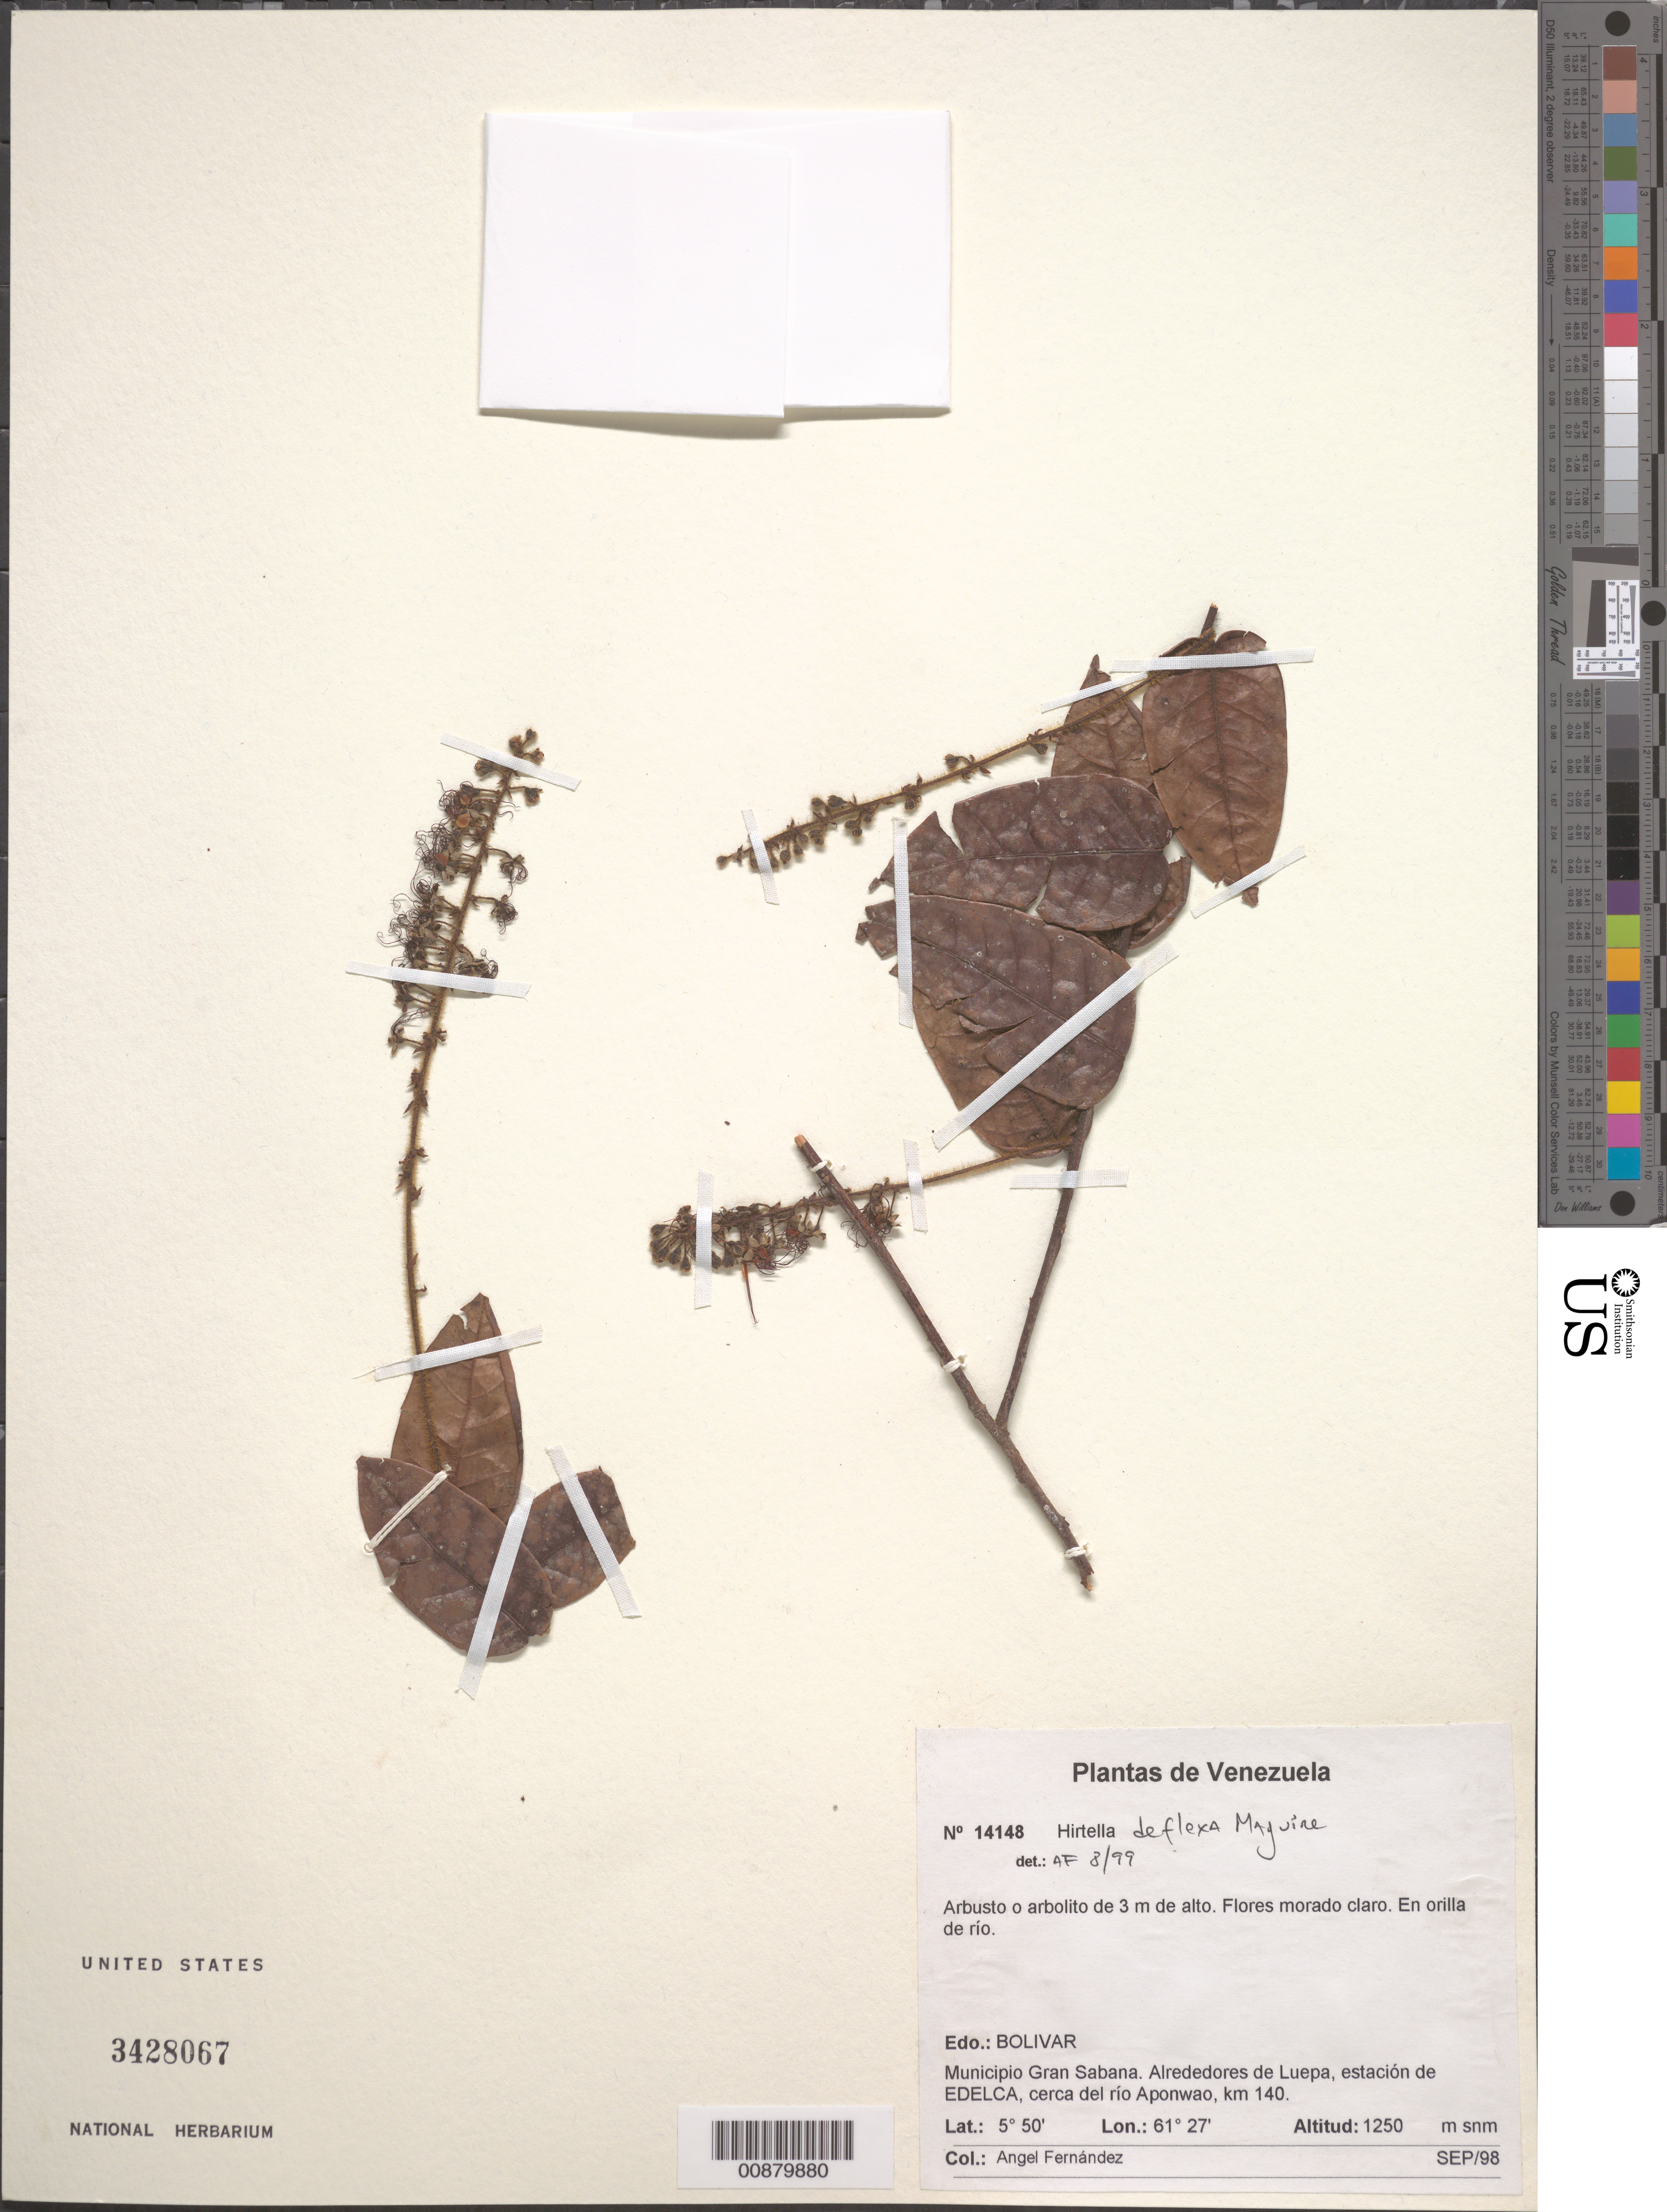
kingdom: Plantae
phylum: Tracheophyta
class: Magnoliopsida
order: Malpighiales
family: Chrysobalanaceae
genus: Hirtella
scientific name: Hirtella deflexa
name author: Maguire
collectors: A. Fernández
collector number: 14148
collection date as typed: Sep-98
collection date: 1998-09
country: Venezuela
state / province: Bolívar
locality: Mun. Gran Sabana, Luepa, estacion de EDELCA, cerca del Aponwao, km 140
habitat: Orilla de rio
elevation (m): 1250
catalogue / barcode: US 3428067